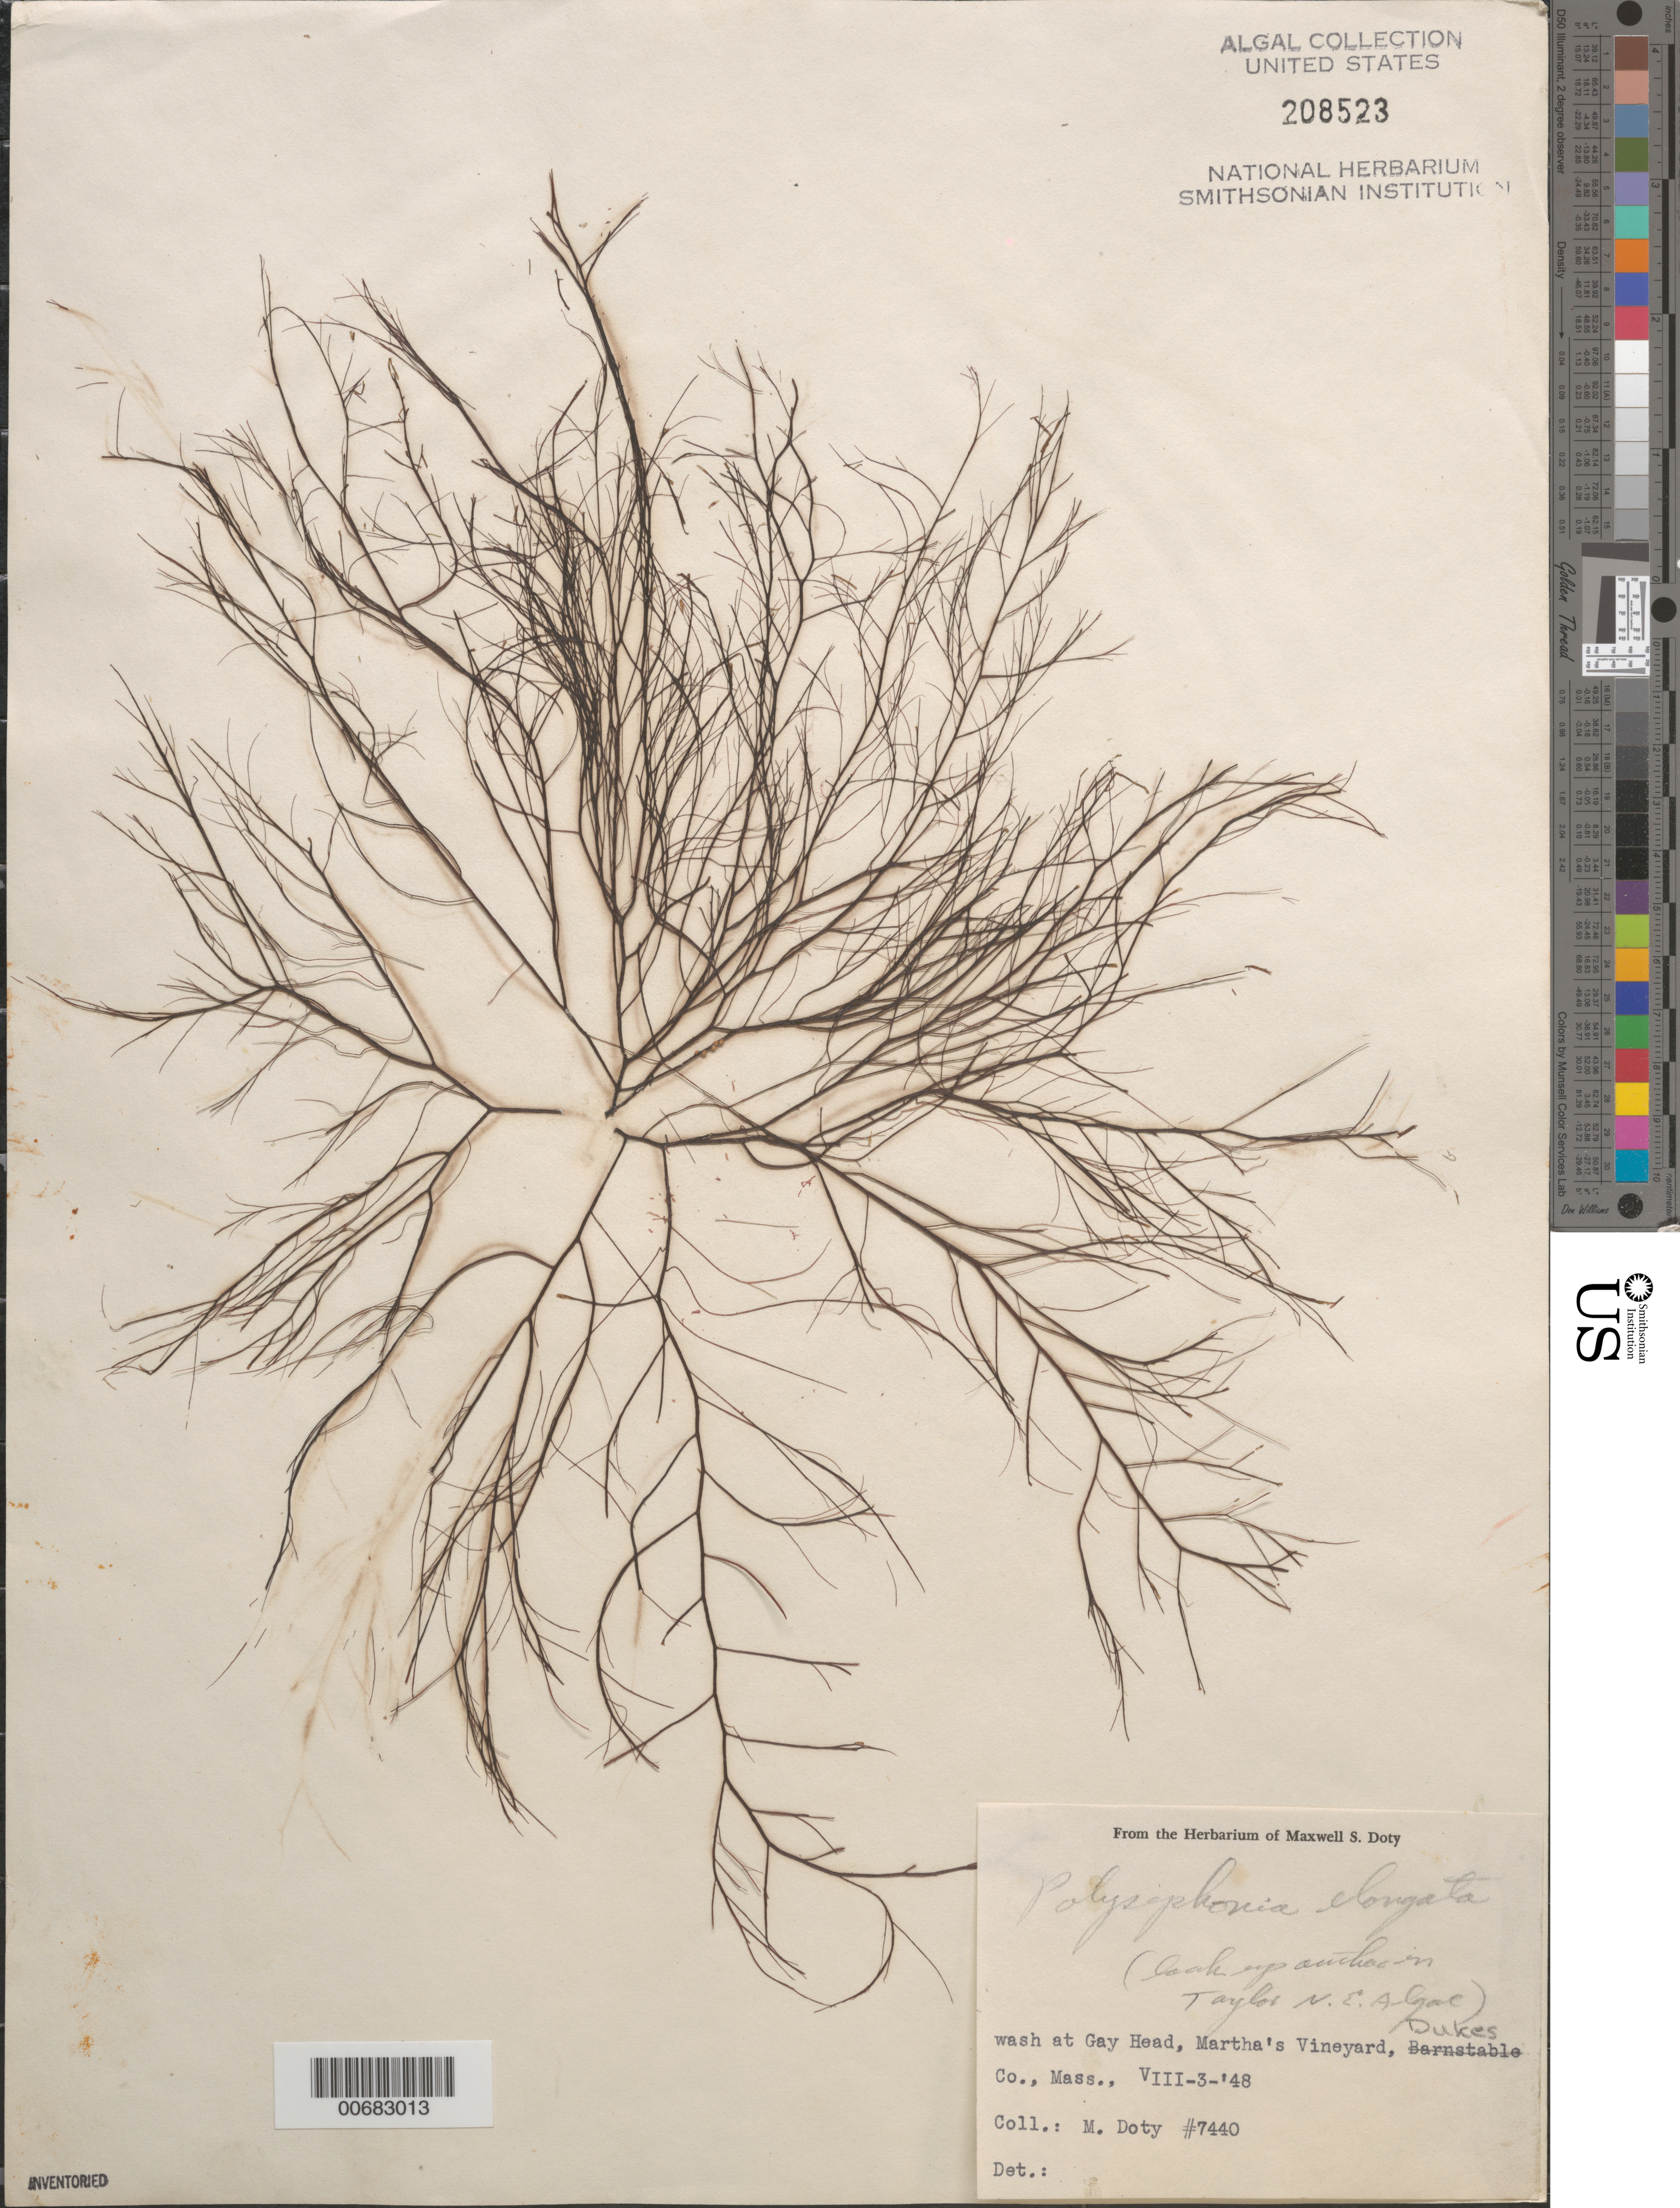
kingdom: Plantae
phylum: Rhodophyta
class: Florideophyceae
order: Ceramiales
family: Rhodomelaceae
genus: Carradoriella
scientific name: Carradoriella elongata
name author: (Hudson) Savoie & G.W. Saunders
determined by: Algae name updating Project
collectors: M. S. Doty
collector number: MSD 7440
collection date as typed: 03 Aug 1948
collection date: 1948-08-03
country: United States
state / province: Massachusetts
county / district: Dukes County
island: Martha's Vineyard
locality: Gay Head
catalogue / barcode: US 208523